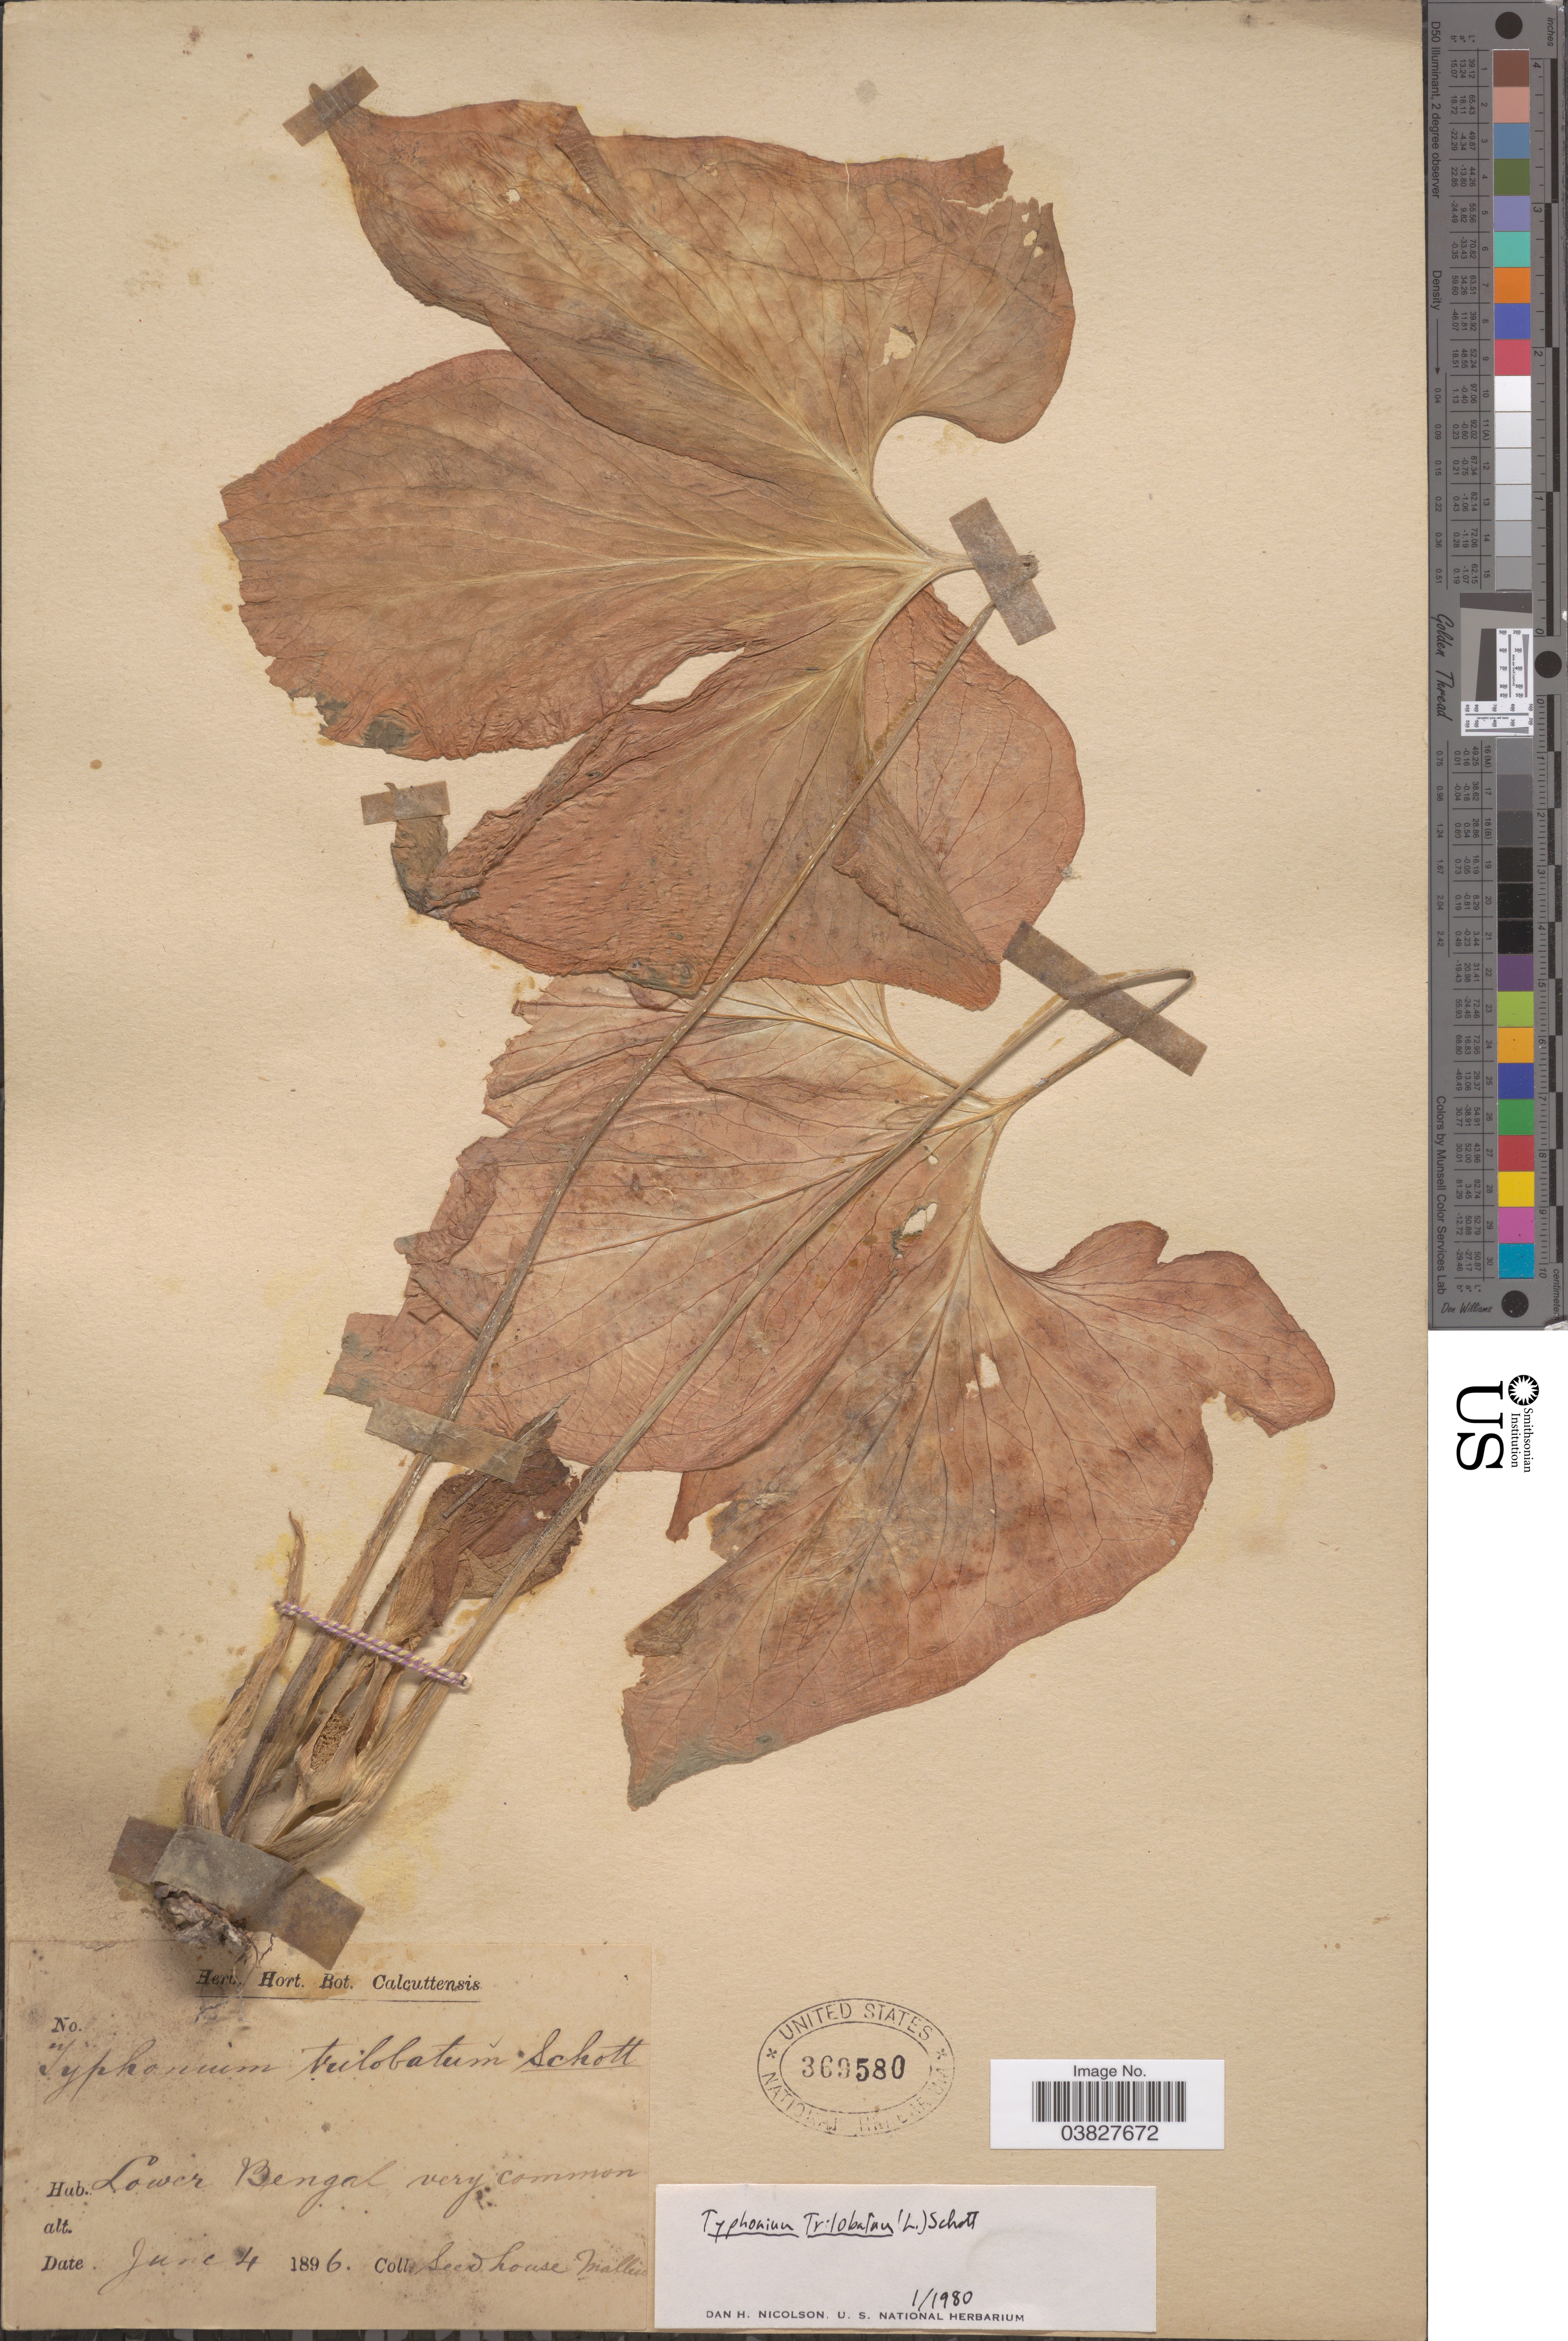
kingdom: Plantae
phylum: Tracheophyta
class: Liliopsida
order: Alismatales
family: Araceae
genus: Typhonium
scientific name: Typhonium trilobatum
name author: (L.) Schott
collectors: ex. herb. Bot. Calcuttensis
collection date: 1896-06-04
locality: Lower Bengal very common. Seedhouse Mallison [interpreted].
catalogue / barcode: US 369580